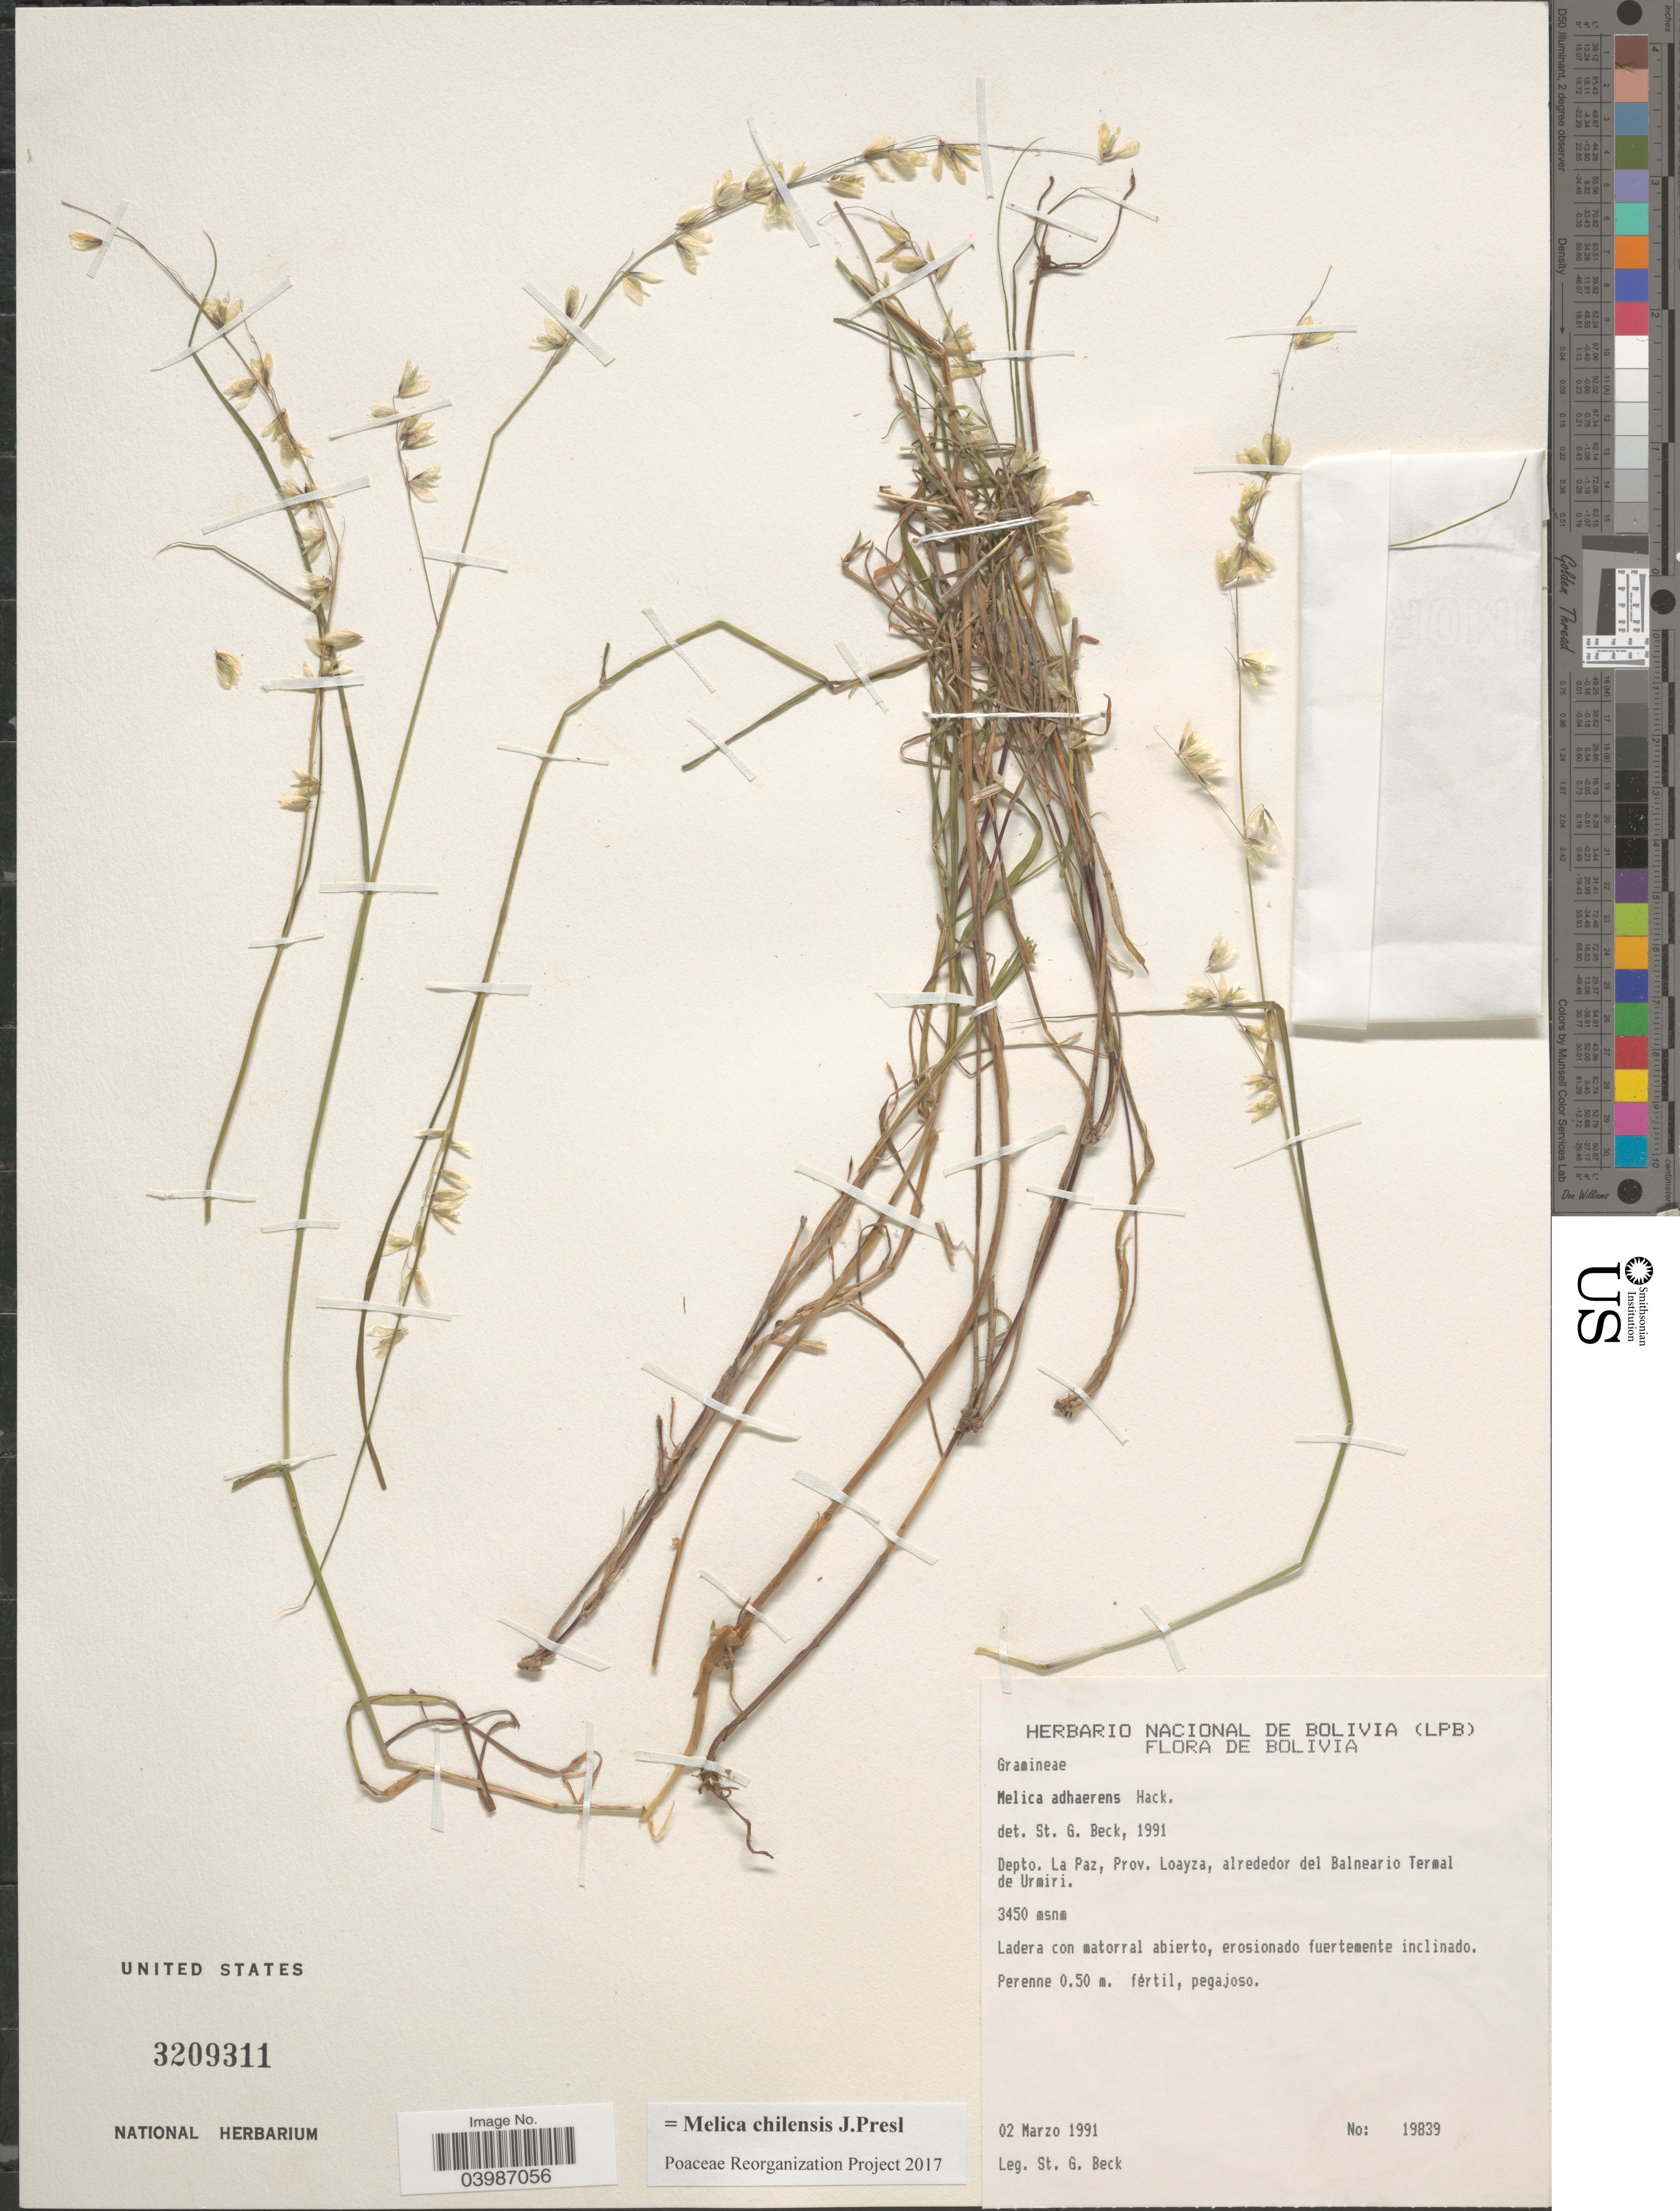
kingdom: Plantae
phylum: Tracheophyta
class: Liliopsida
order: Poales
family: Poaceae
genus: Melica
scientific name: Melica chilensis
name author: J. Presl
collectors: S. G. Beck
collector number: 19839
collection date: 1991-03-02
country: Bolivia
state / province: La Paz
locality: Depto. La Paz, Prov. Loayza, alrededor del Balneario Termal de Urmiri.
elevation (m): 3450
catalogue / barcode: US 3209311